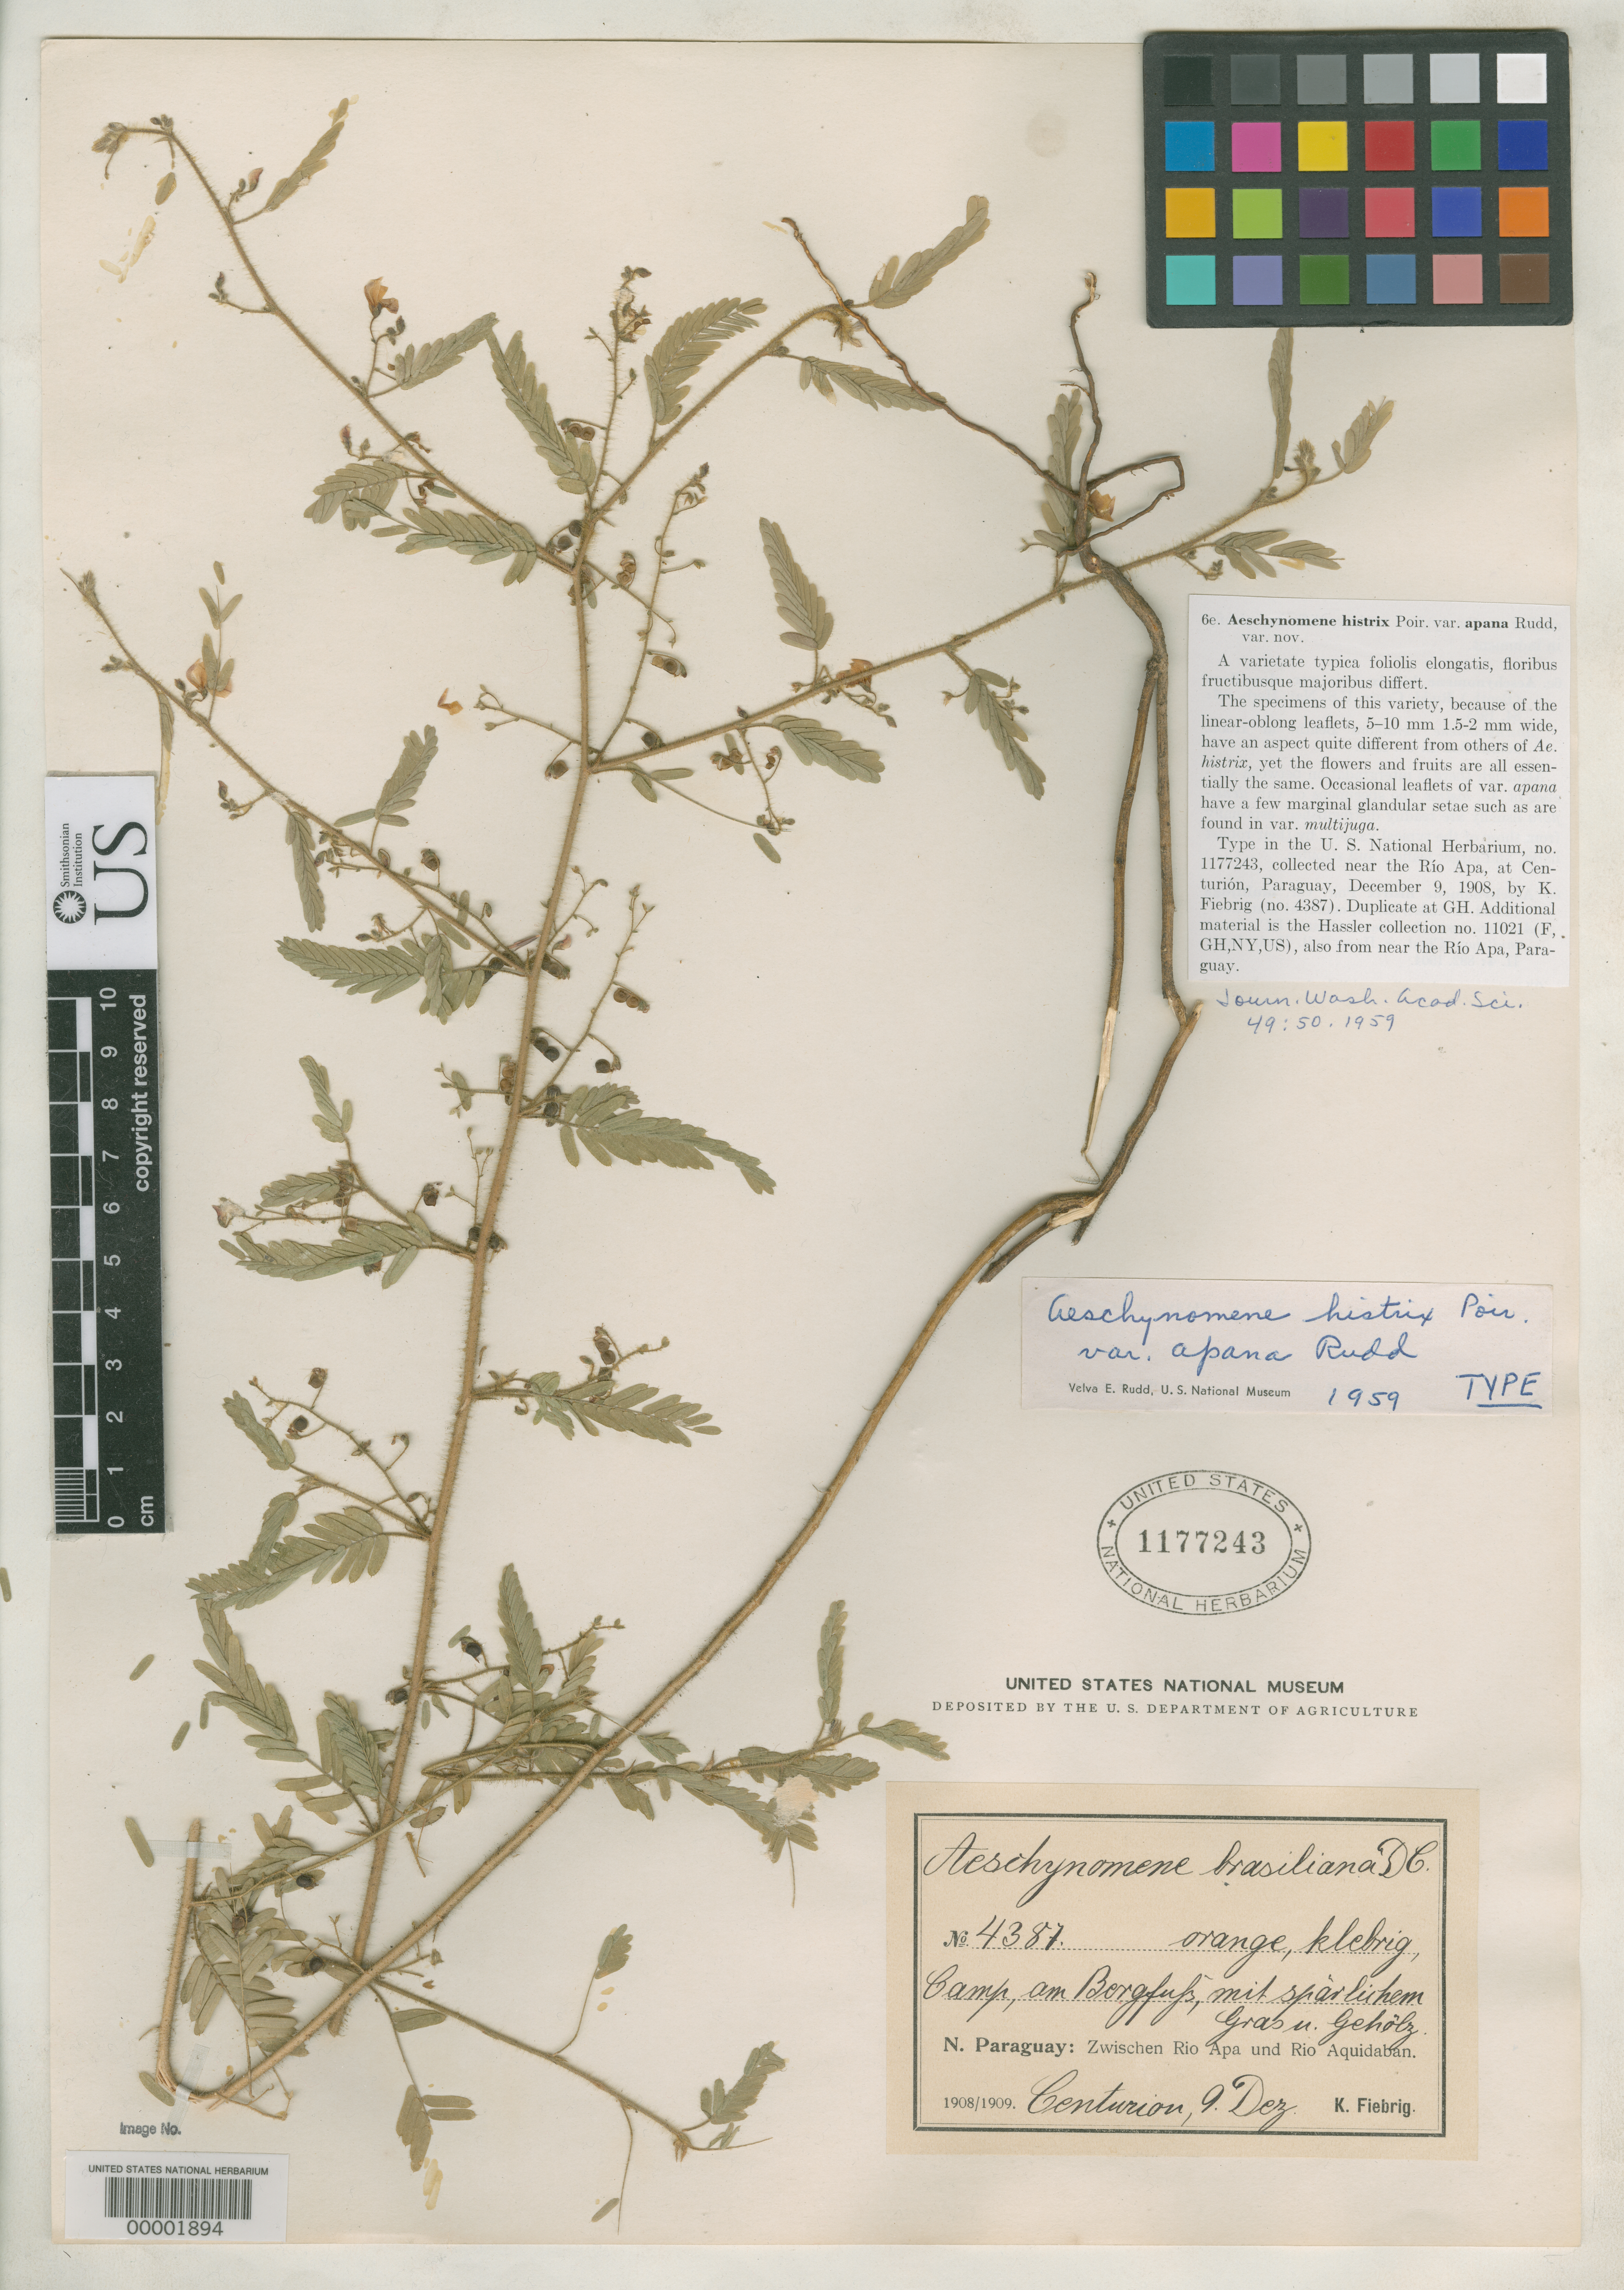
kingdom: Plantae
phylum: Tracheophyta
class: Magnoliopsida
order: Fabales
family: Fabaceae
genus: Aeschynomene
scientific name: Aeschynomene histrix var. apana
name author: Rudd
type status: Holotype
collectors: K. Fiebrig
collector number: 4387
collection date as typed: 09 Dec 1908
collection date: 1908-12-09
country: Paraguay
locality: Near Rio Apa, at Centurion.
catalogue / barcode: US 1177243